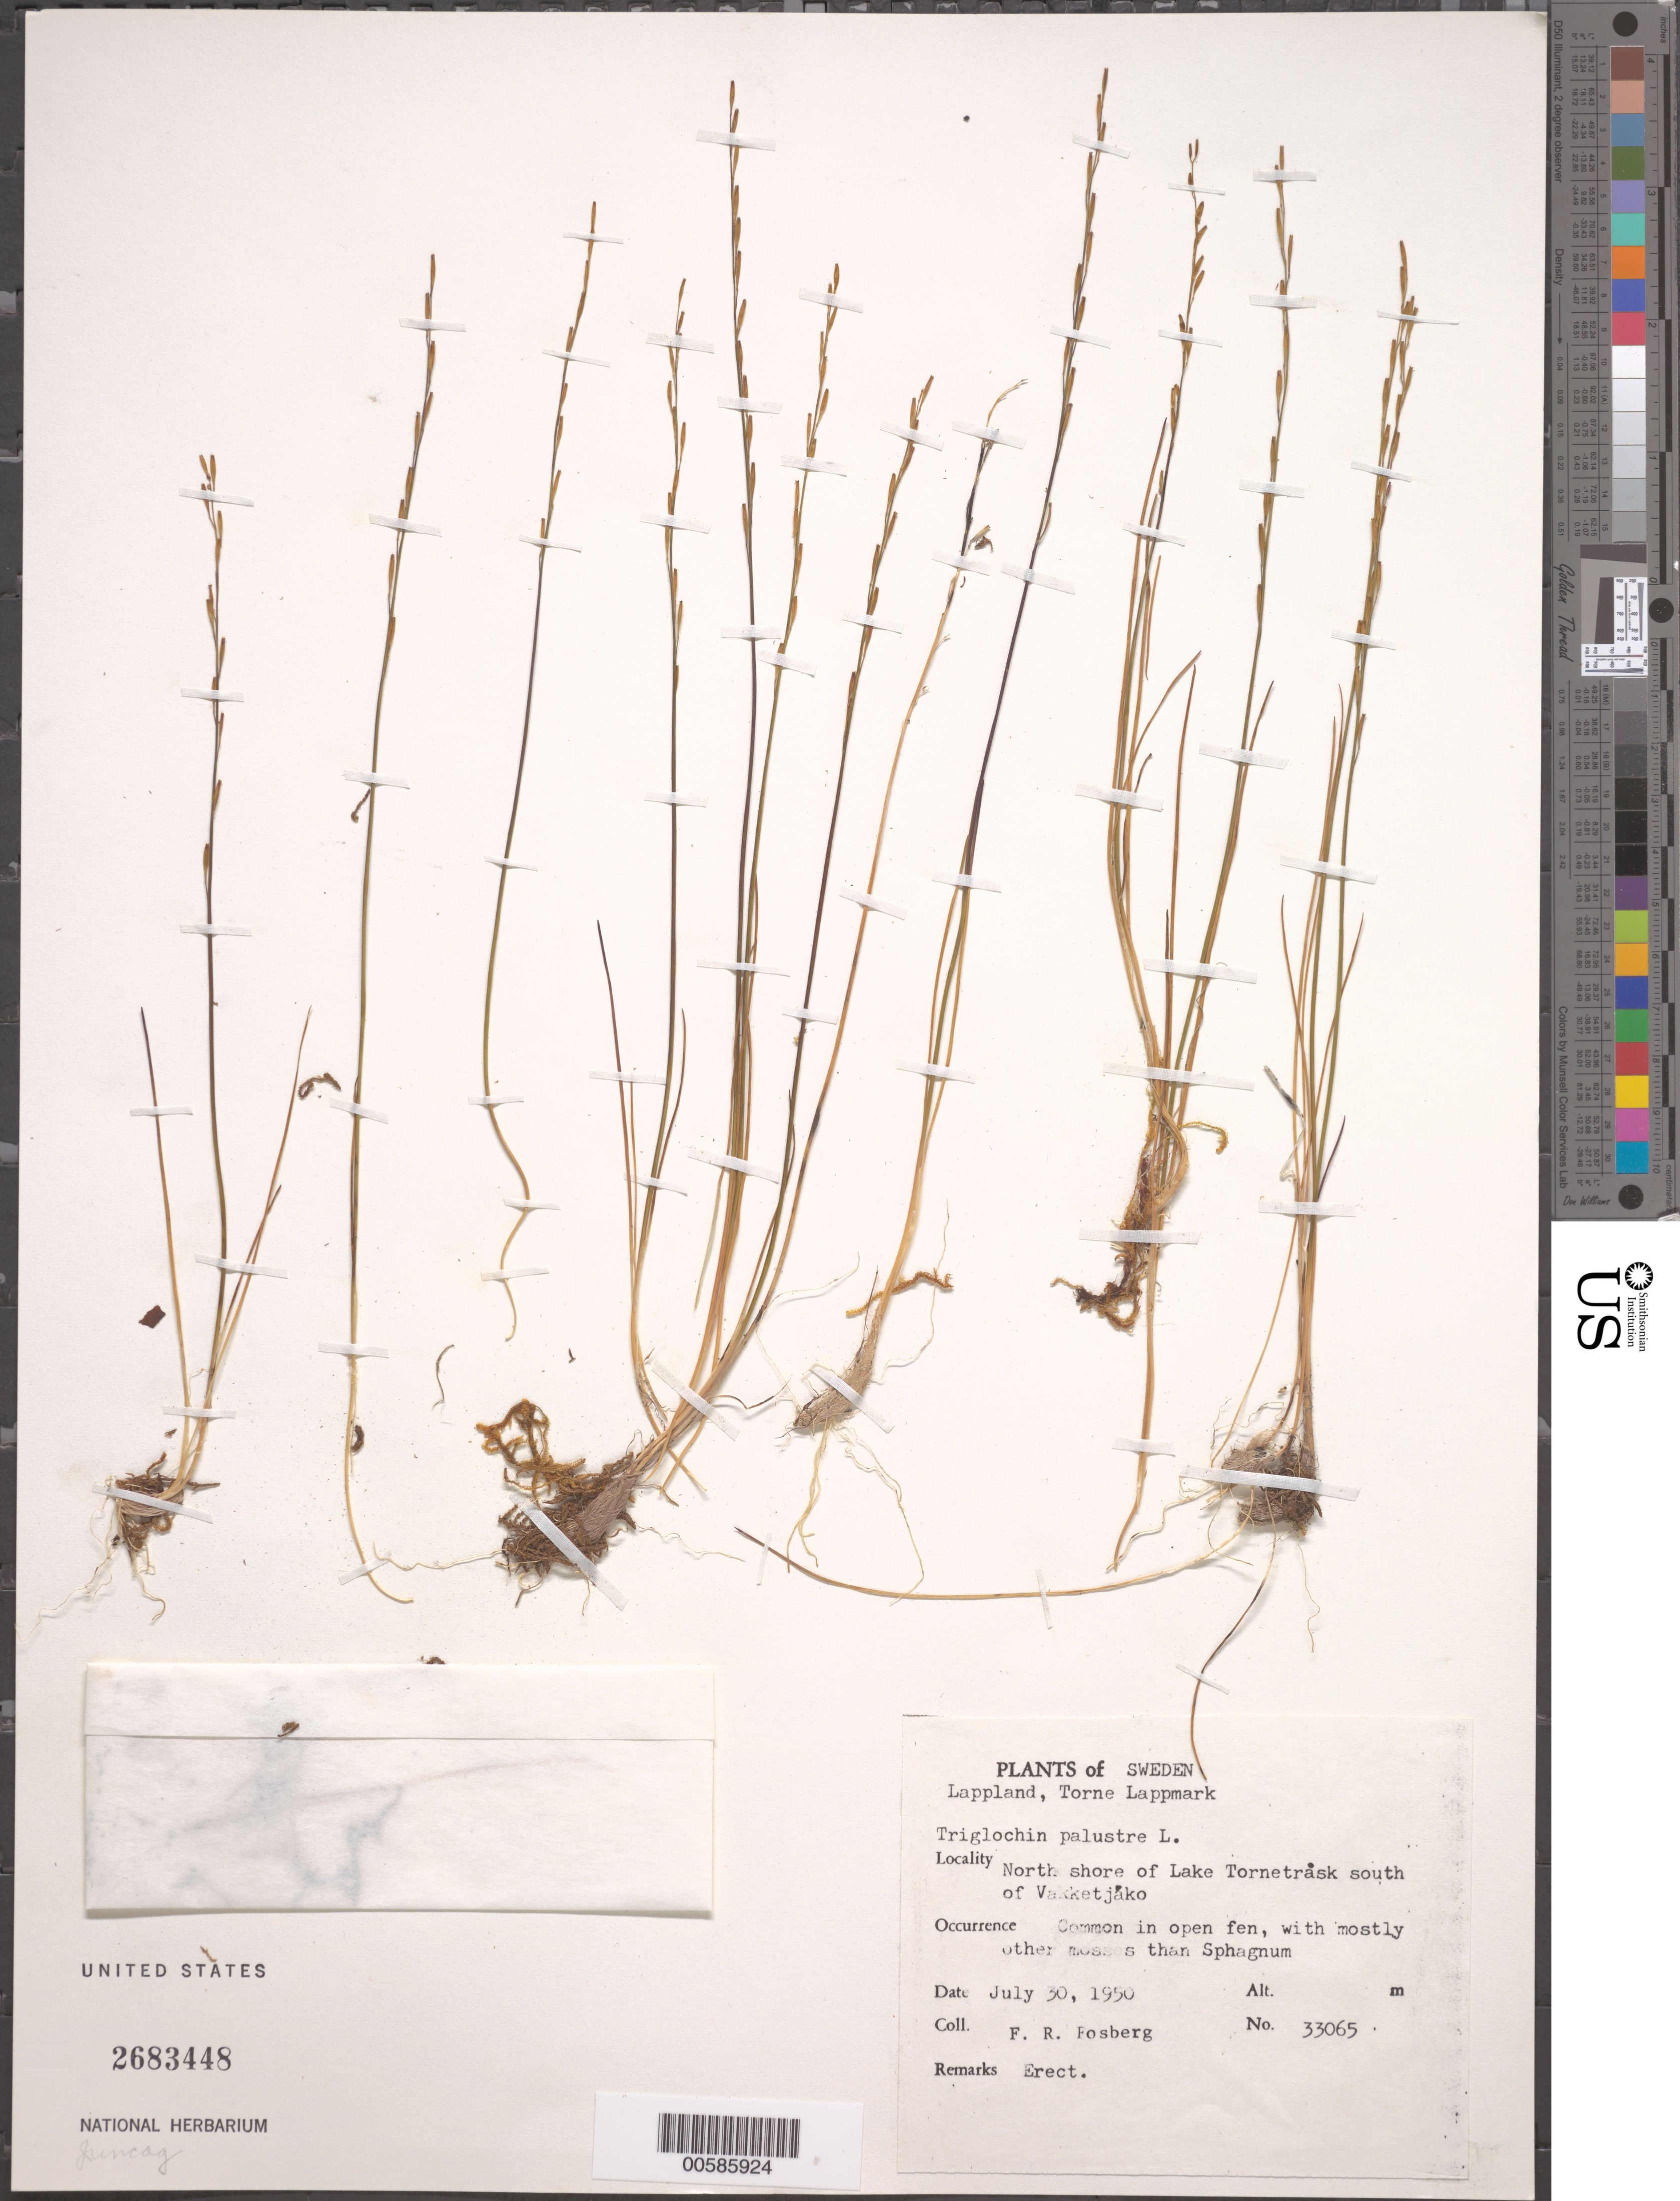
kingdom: Plantae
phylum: Tracheophyta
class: Liliopsida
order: Alismatales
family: Juncaginaceae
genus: Triglochin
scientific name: Triglochin palustris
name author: L.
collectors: F. R. Fosberg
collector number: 33065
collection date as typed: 30 Jul 1950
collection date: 1950-07-30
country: Sweden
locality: Lappland, Torne Lappmark, Lake Tornetrask south of Vakketjako.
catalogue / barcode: US 2683448